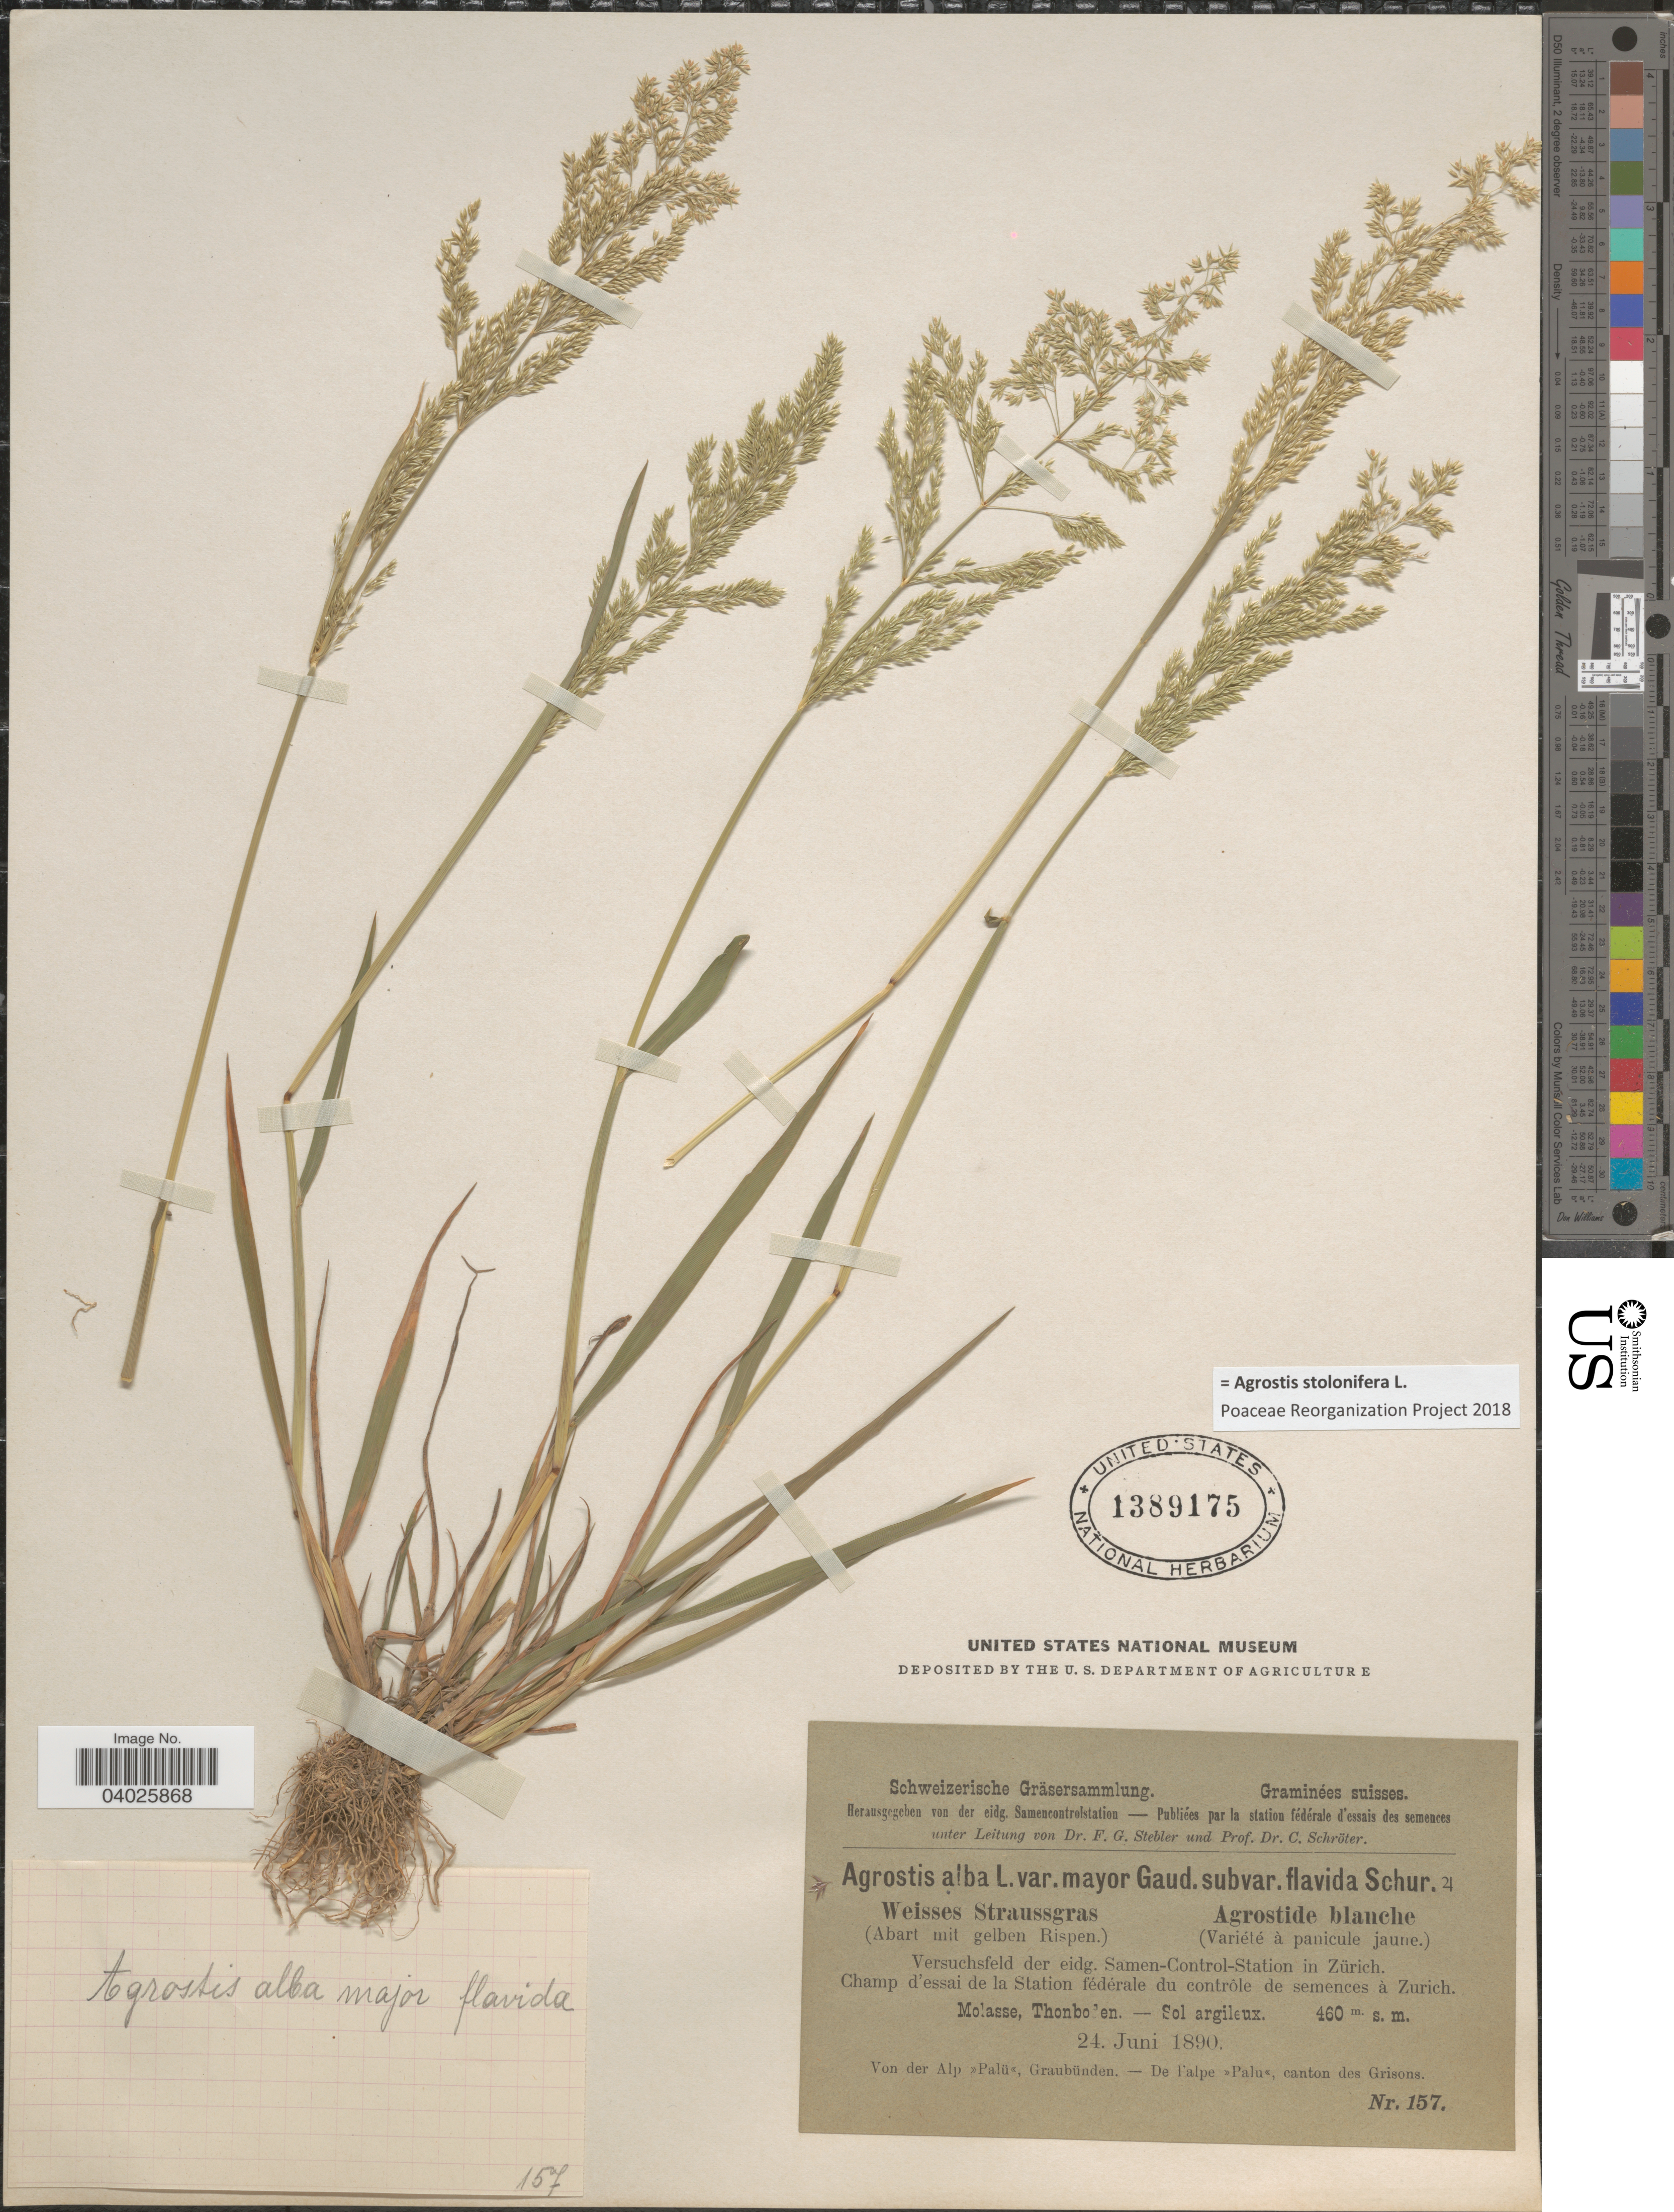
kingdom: Plantae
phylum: Tracheophyta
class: Liliopsida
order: Poales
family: Poaceae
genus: Agrostis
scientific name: Agrostis stolonifera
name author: L.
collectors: Stebler, F.G. & Schröter, C.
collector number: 157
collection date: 1890-06-24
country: Switzerland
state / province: Zurich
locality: Versuchsfeld der eidg. Samen-Control-Station in Zürich. Champ d' essai de la Station fédérale du contrôle de semences à Zurich. Molasse, Thonboden.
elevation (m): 460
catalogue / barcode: US 1389175